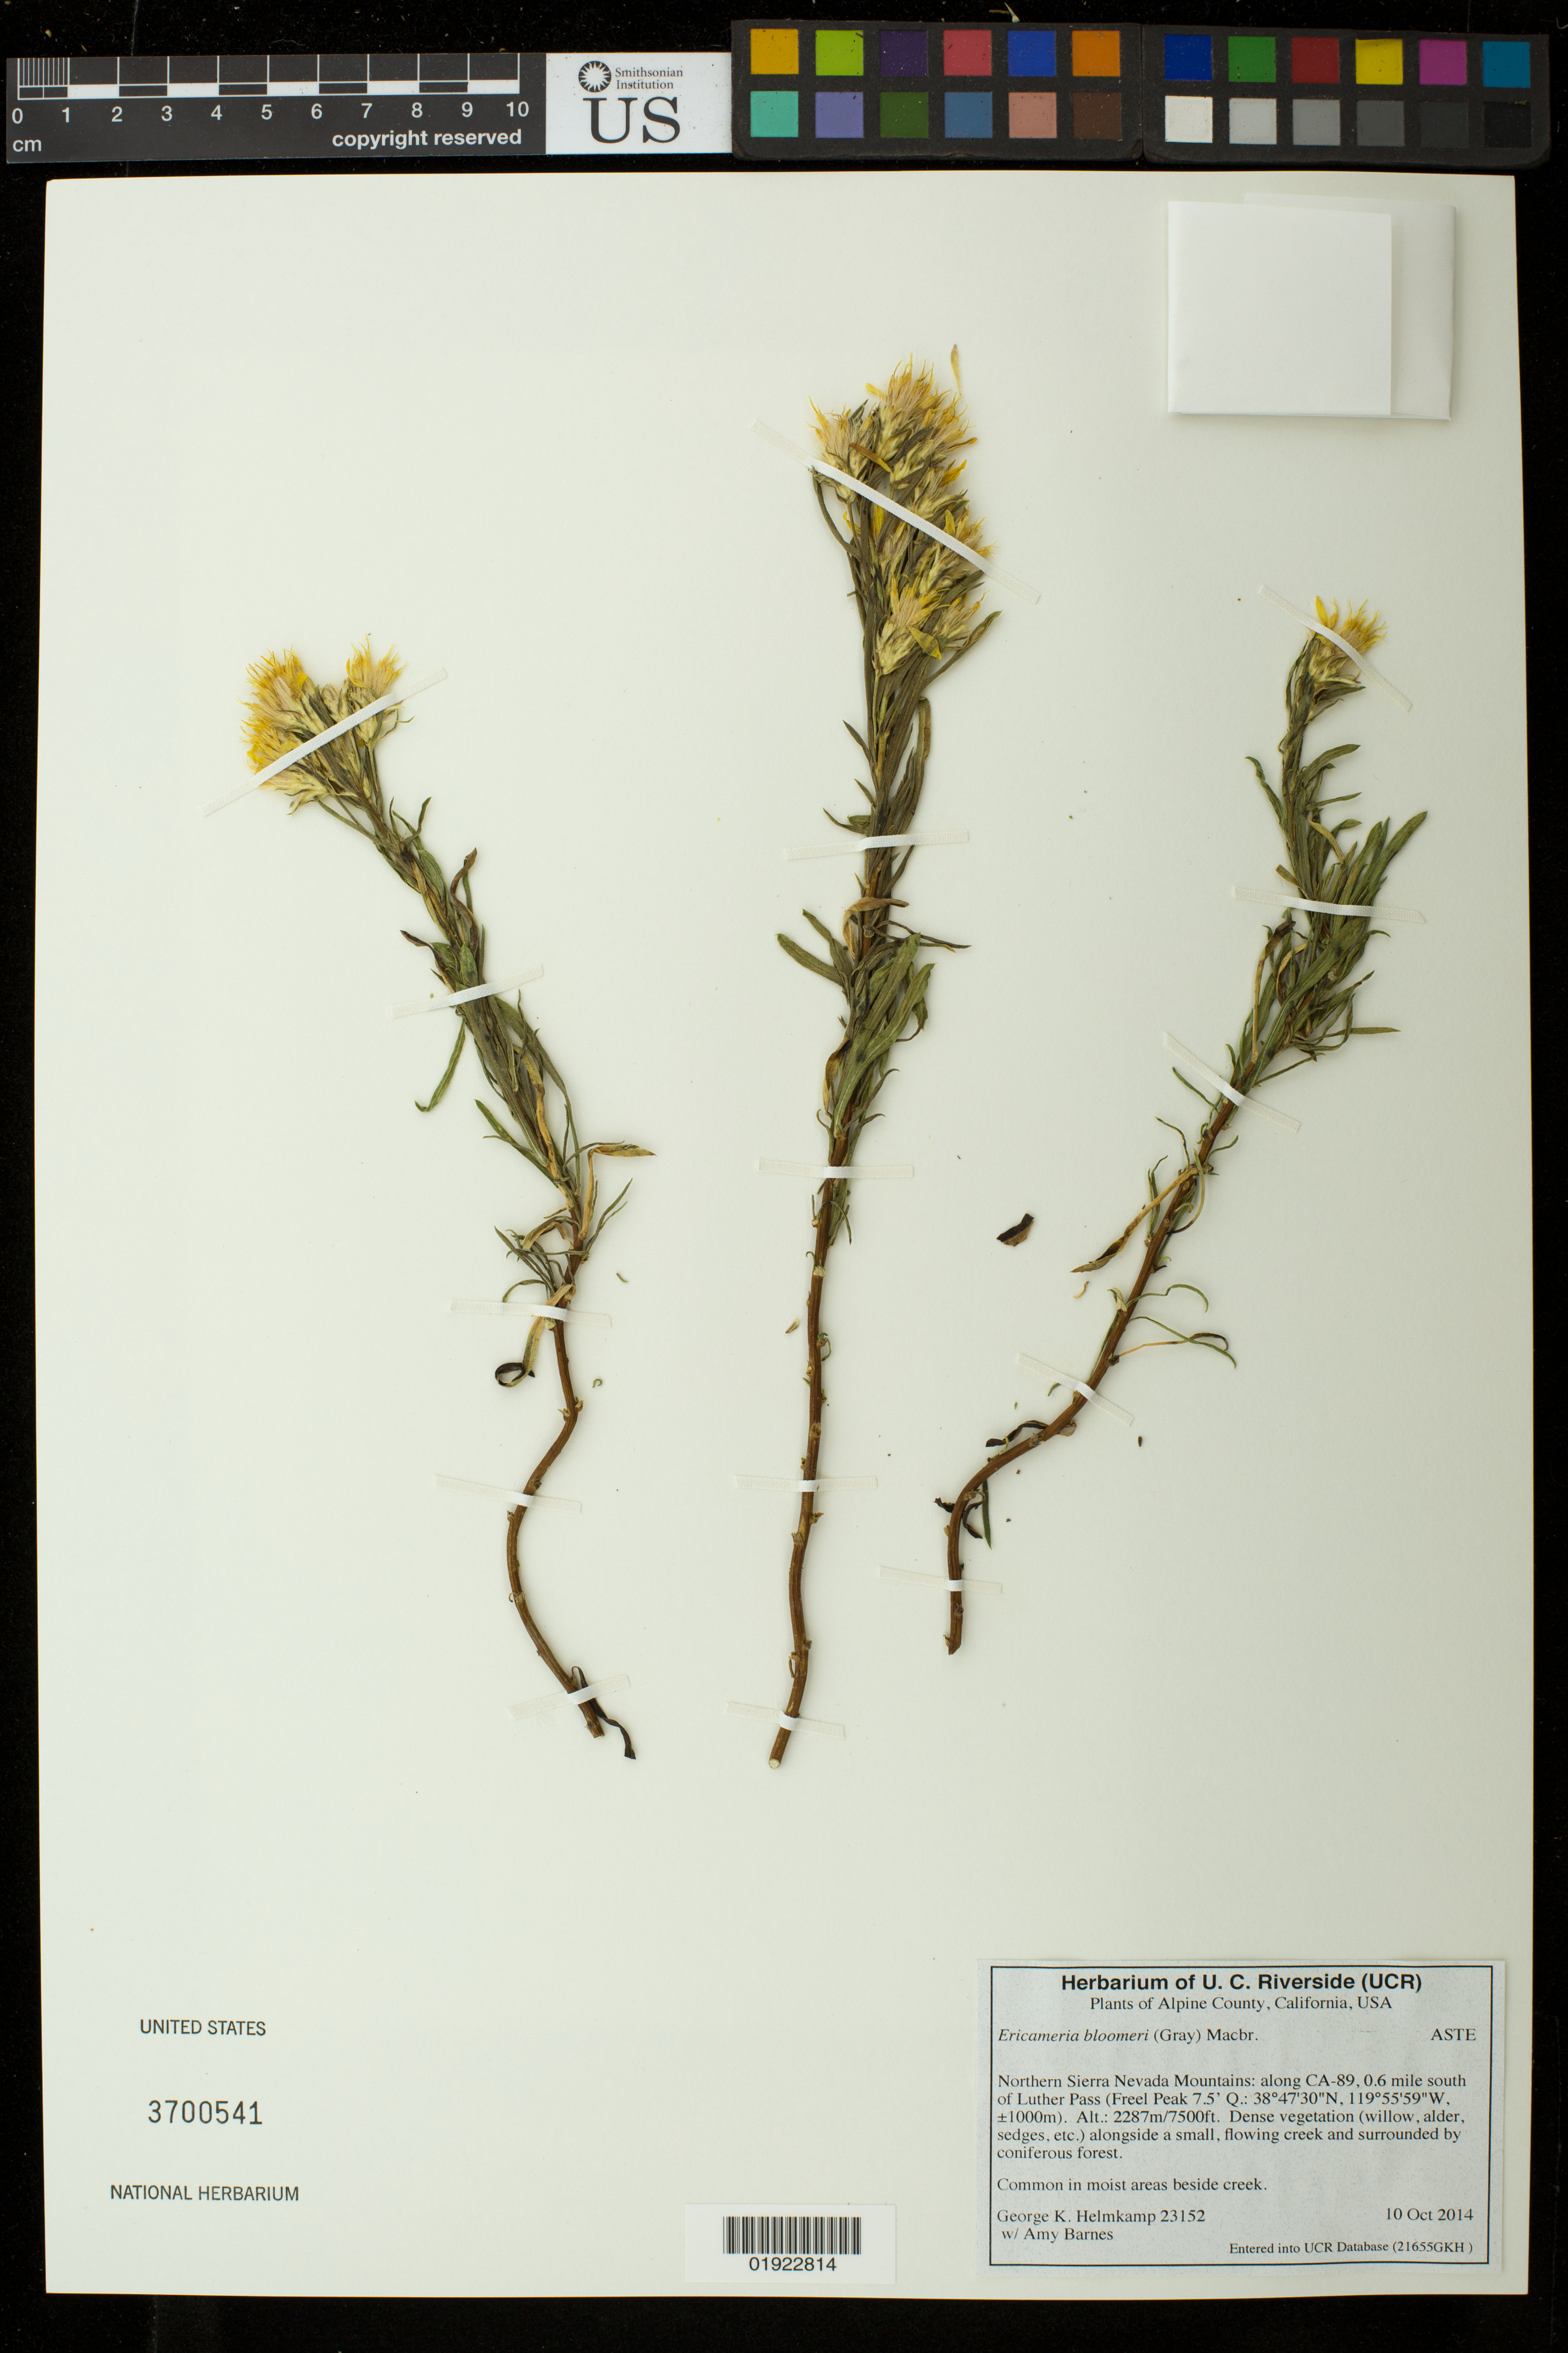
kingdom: Plantae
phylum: Tracheophyta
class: Magnoliopsida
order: Asterales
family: Asteraceae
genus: Ericameria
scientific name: Ericameria bloomeri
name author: (A. Gray) J.F. Macbr.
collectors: G. Helmkamp & A. Barnes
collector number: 23152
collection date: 2014-10-10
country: United States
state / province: California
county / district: Alpine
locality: Northern Sierra Nevada Mountains: Monitor Pass along CA-89, 0.6 mile south of Luther Pass.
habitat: Dense vegetation (willow, alder, sedges, etc.) alongside a small, flowing creek and surrounded by coniferous forest. Common in moist areas beside creek.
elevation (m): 2287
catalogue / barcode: US 3700541